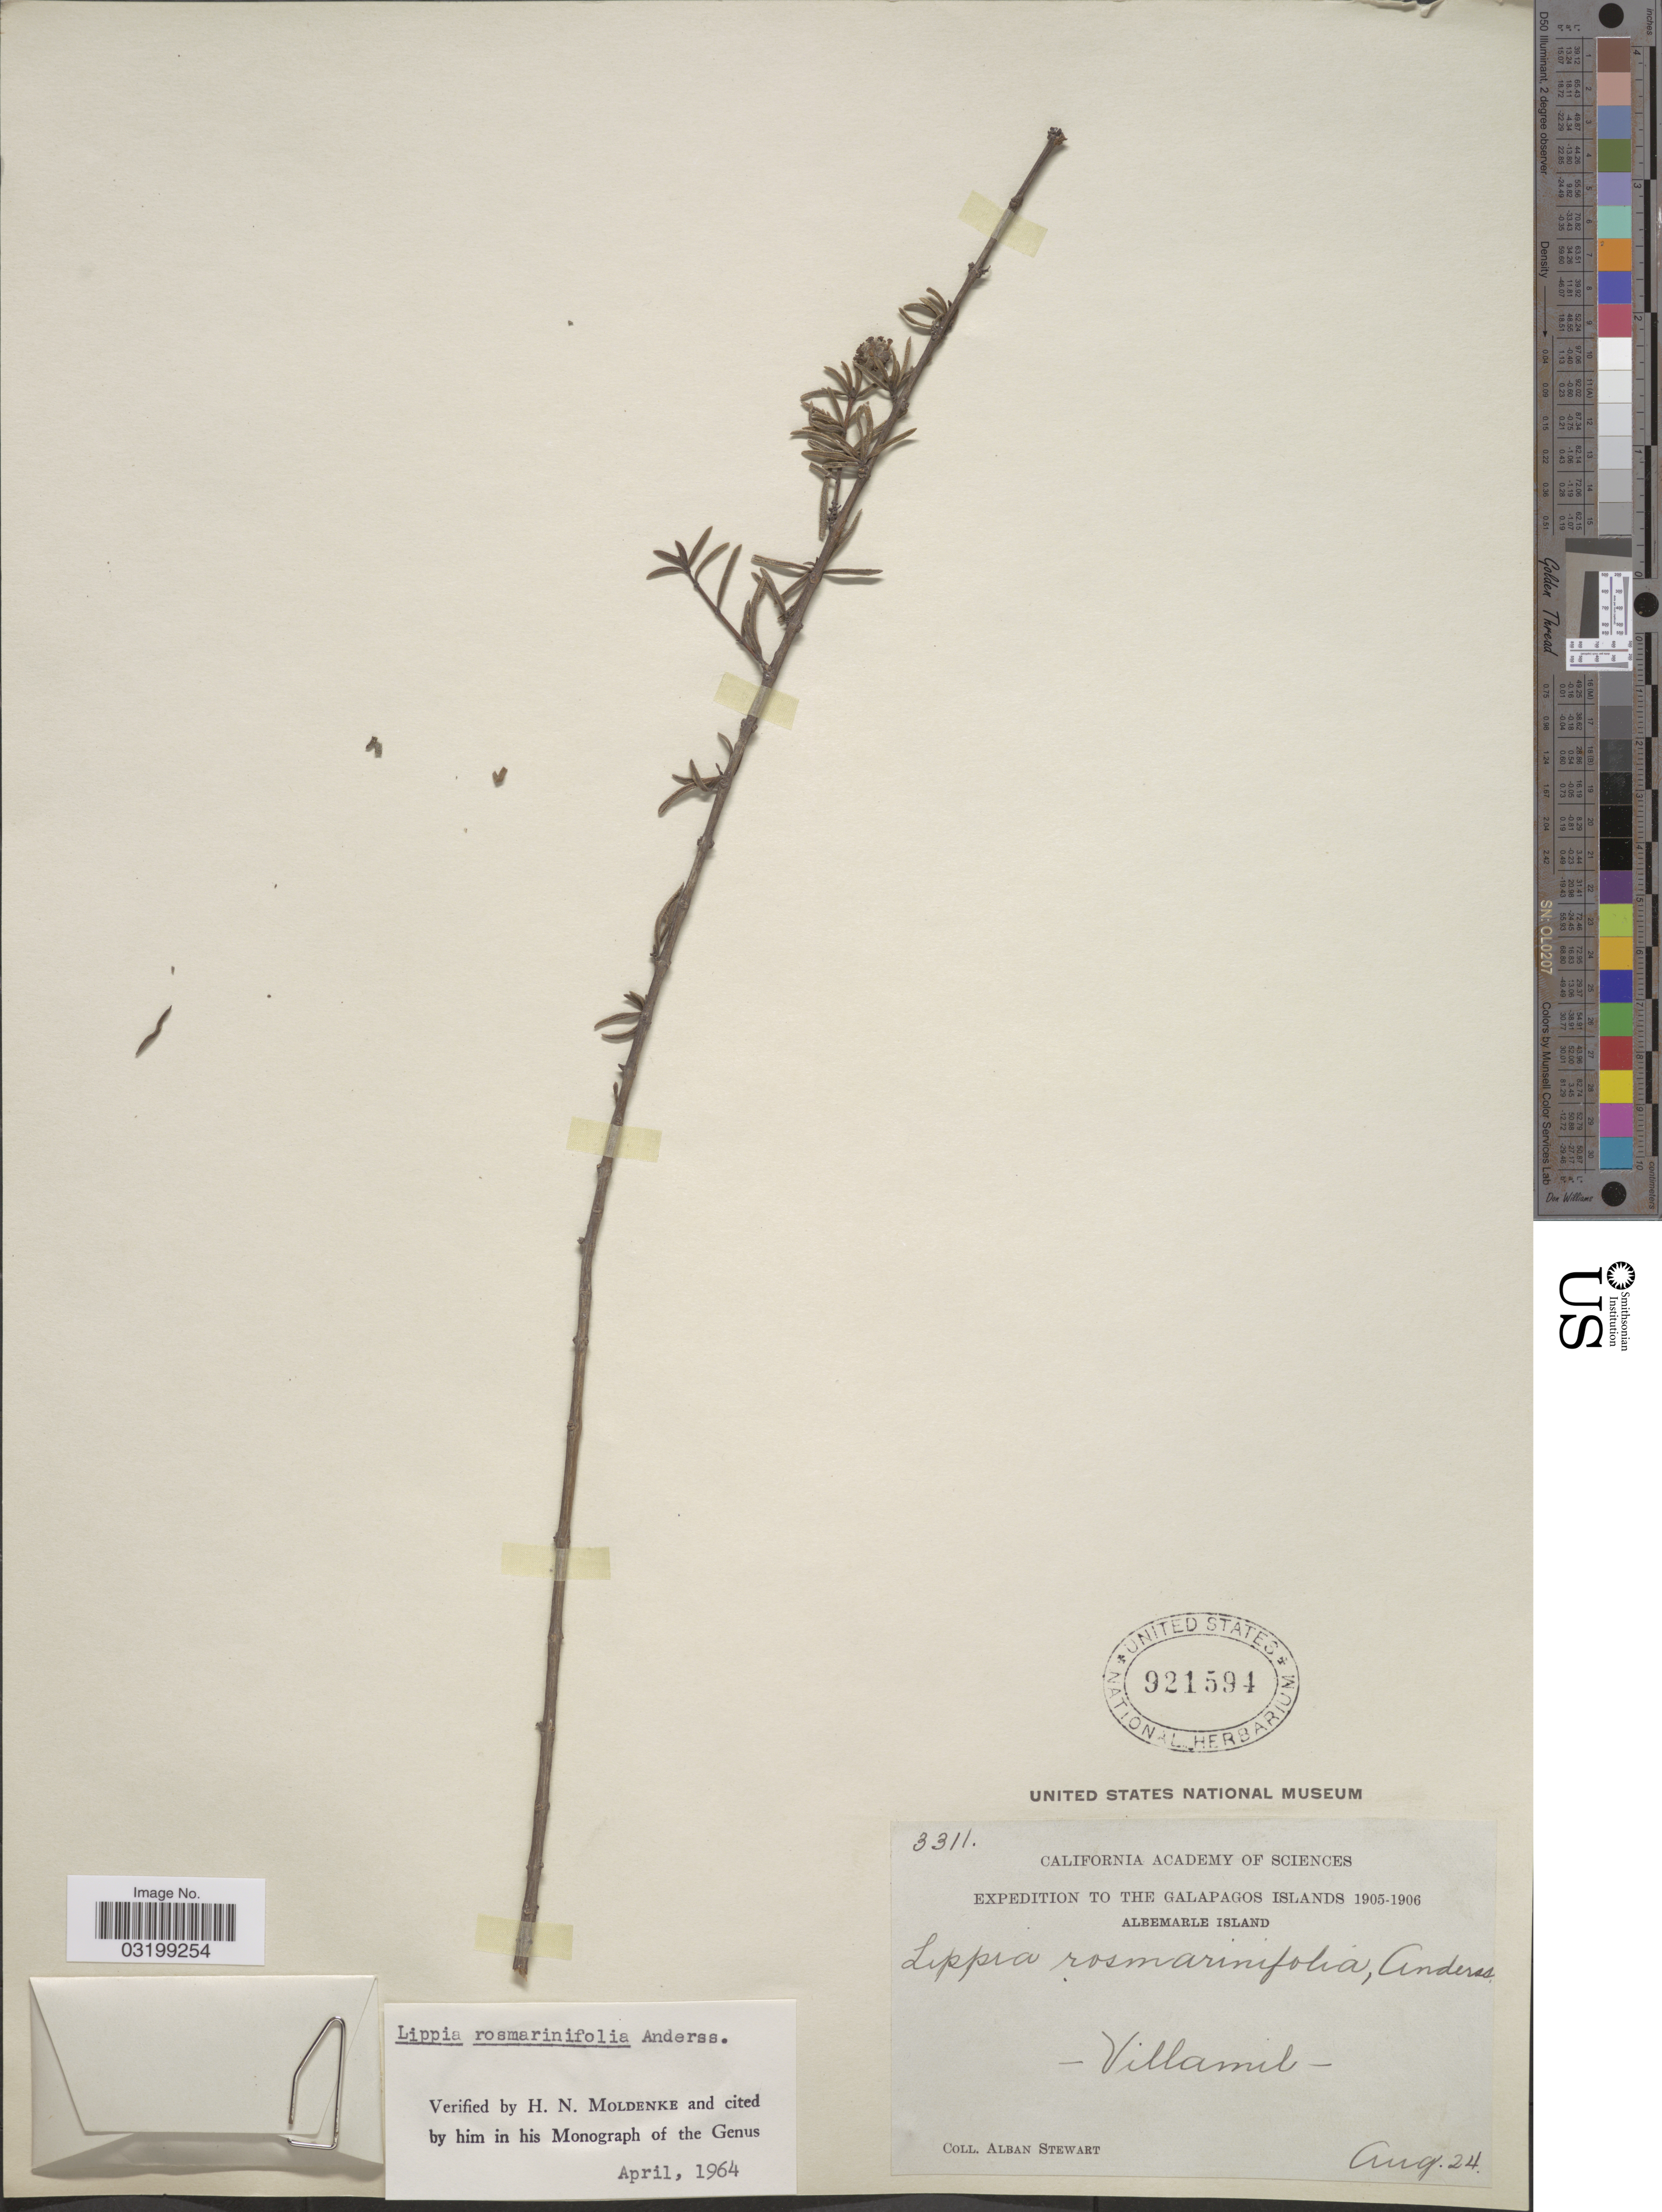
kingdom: Plantae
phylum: Tracheophyta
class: Magnoliopsida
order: Lamiales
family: Verbenaceae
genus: Lippia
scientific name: Lippia rosmarinifolia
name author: Andersson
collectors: A. Stewart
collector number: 3311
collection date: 1905-08-24/1906-11-24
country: Ecuador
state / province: Colón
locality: Galapagos Islands. Albemarle Island. Villamil.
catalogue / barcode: US 921594